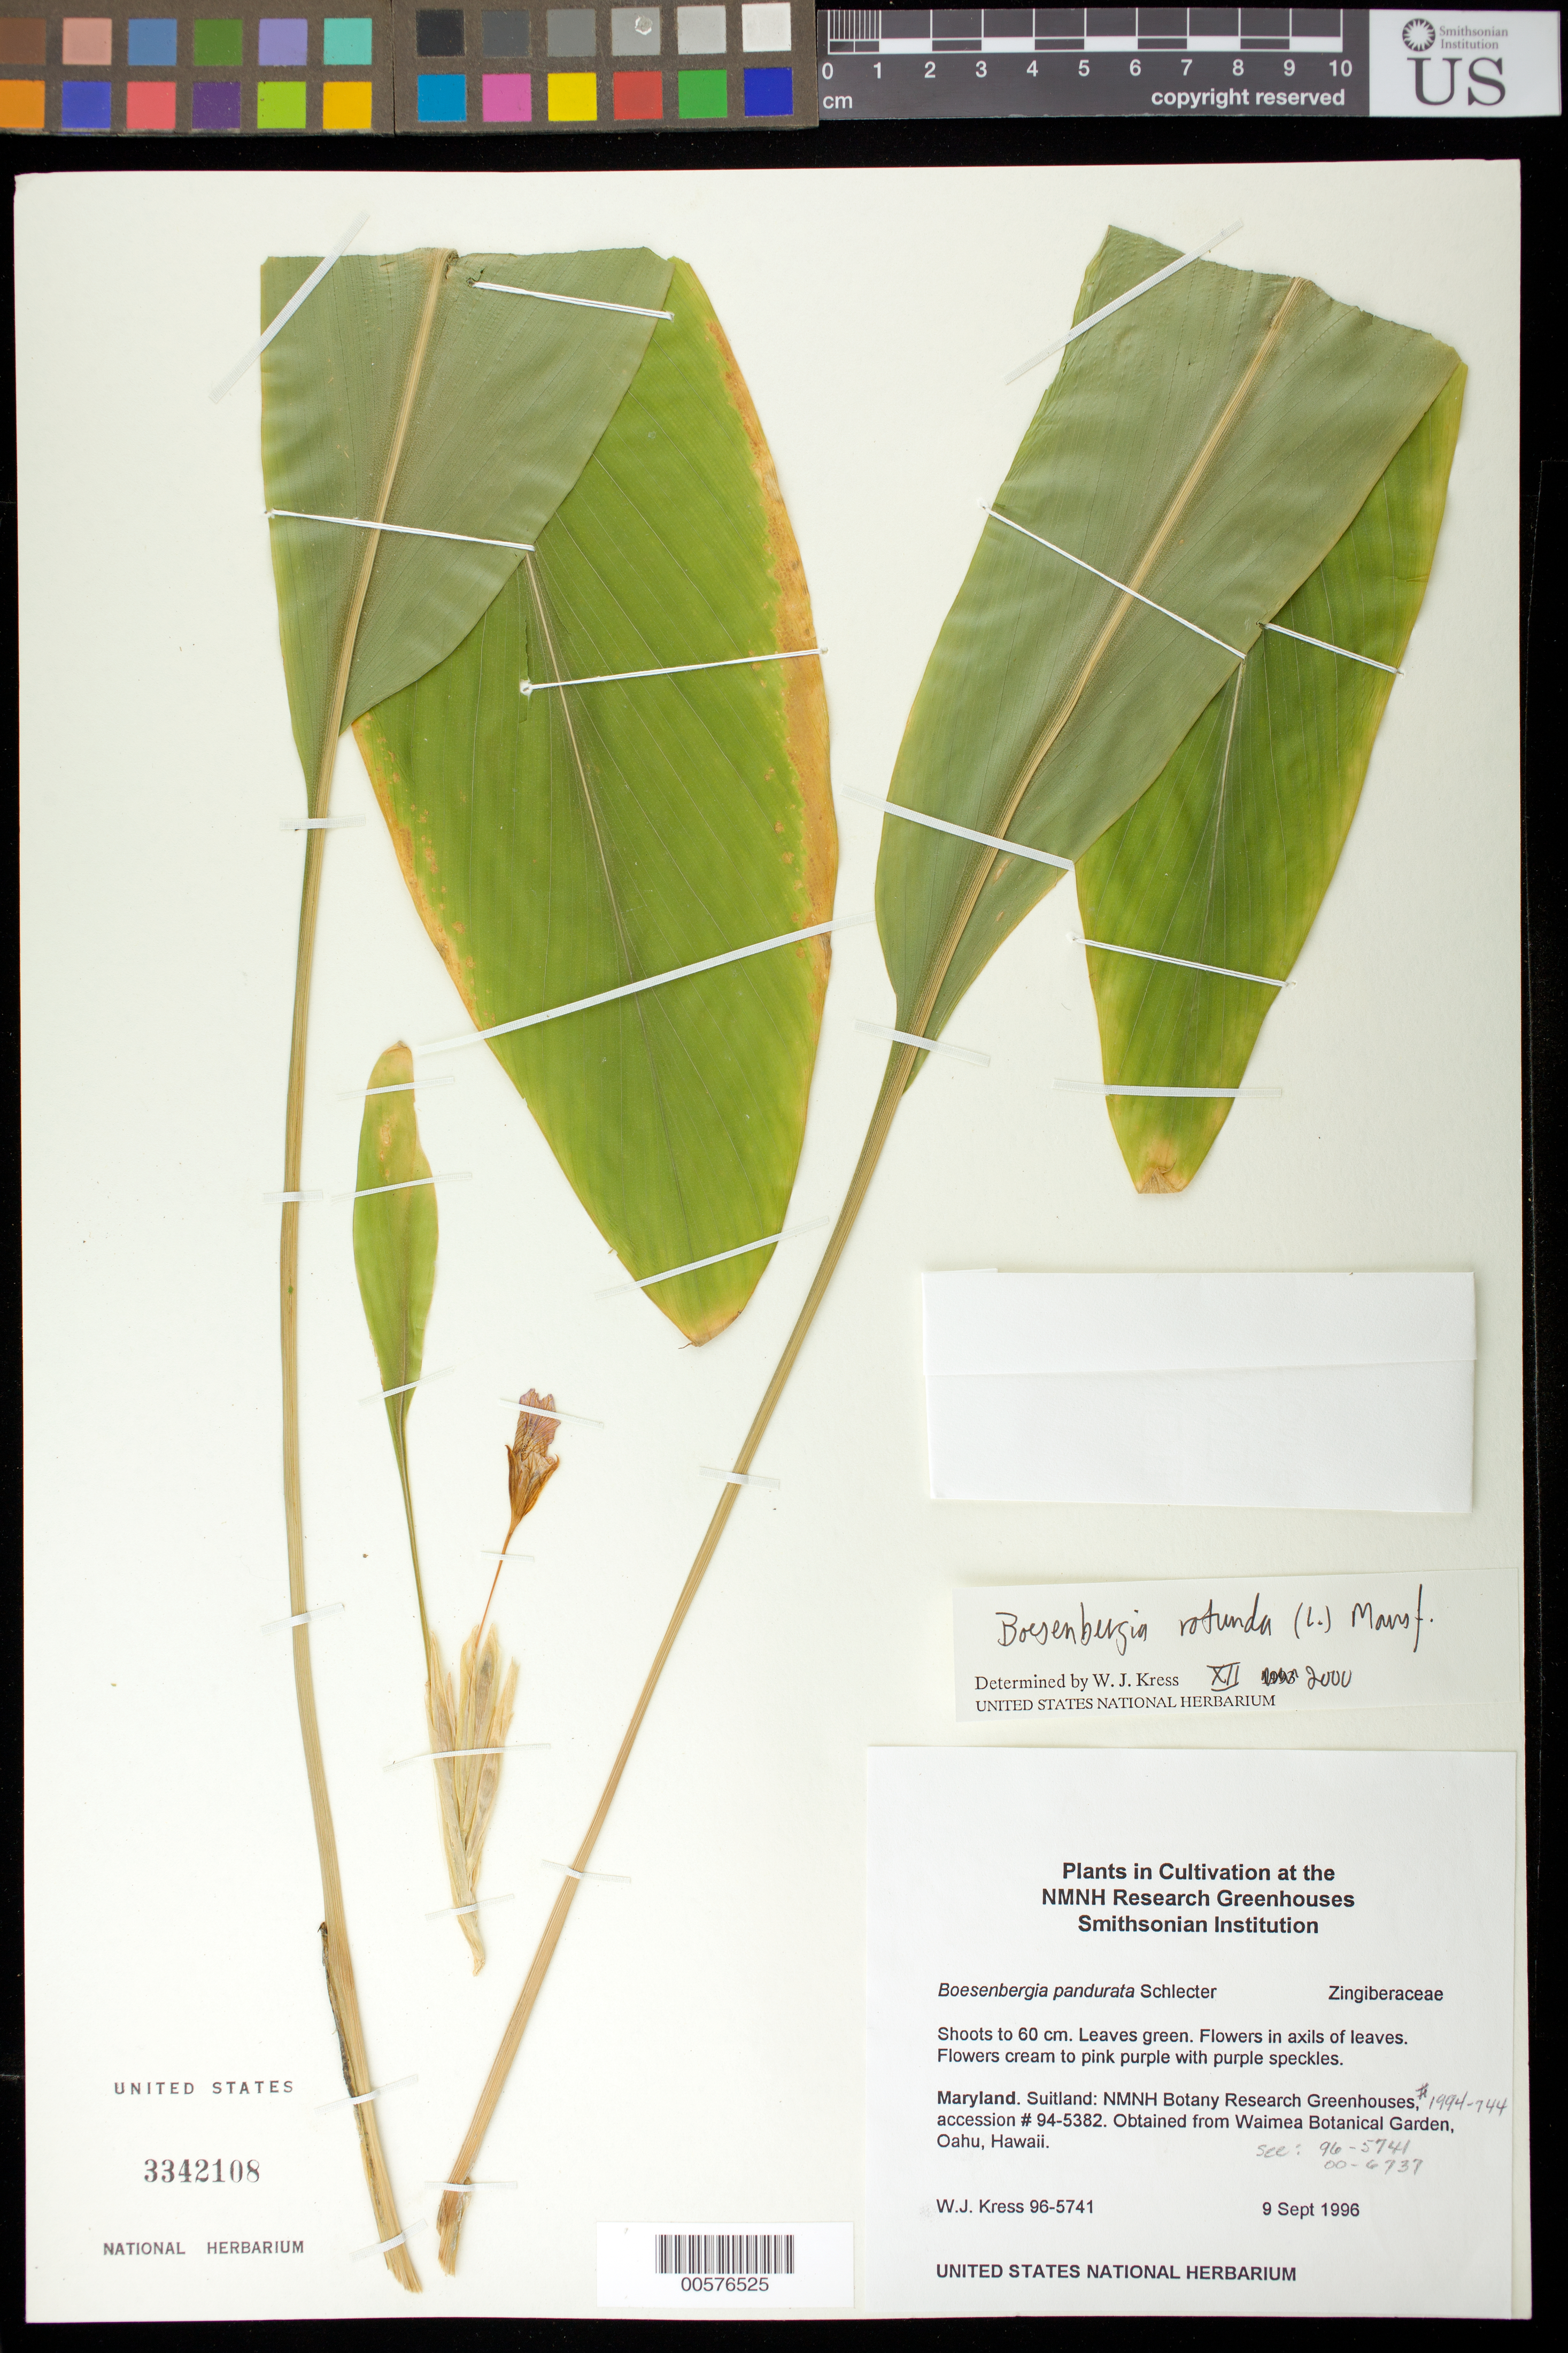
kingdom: Plantae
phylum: Tracheophyta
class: Liliopsida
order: Zingiberales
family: Zingiberaceae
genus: Boesenbergia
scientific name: Boesenbergia rotunda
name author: (L.) Mansf.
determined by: Kress, W. J., (US), Smithsonian Institution - National Museum of Natural History (UNITED STATES)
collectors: W. J. Kress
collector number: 96-5741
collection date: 1996-09-09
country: United States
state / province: Maryland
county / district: Prince George's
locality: NMNH Botany Research Greenhouses. Suitland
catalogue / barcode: US 3342108